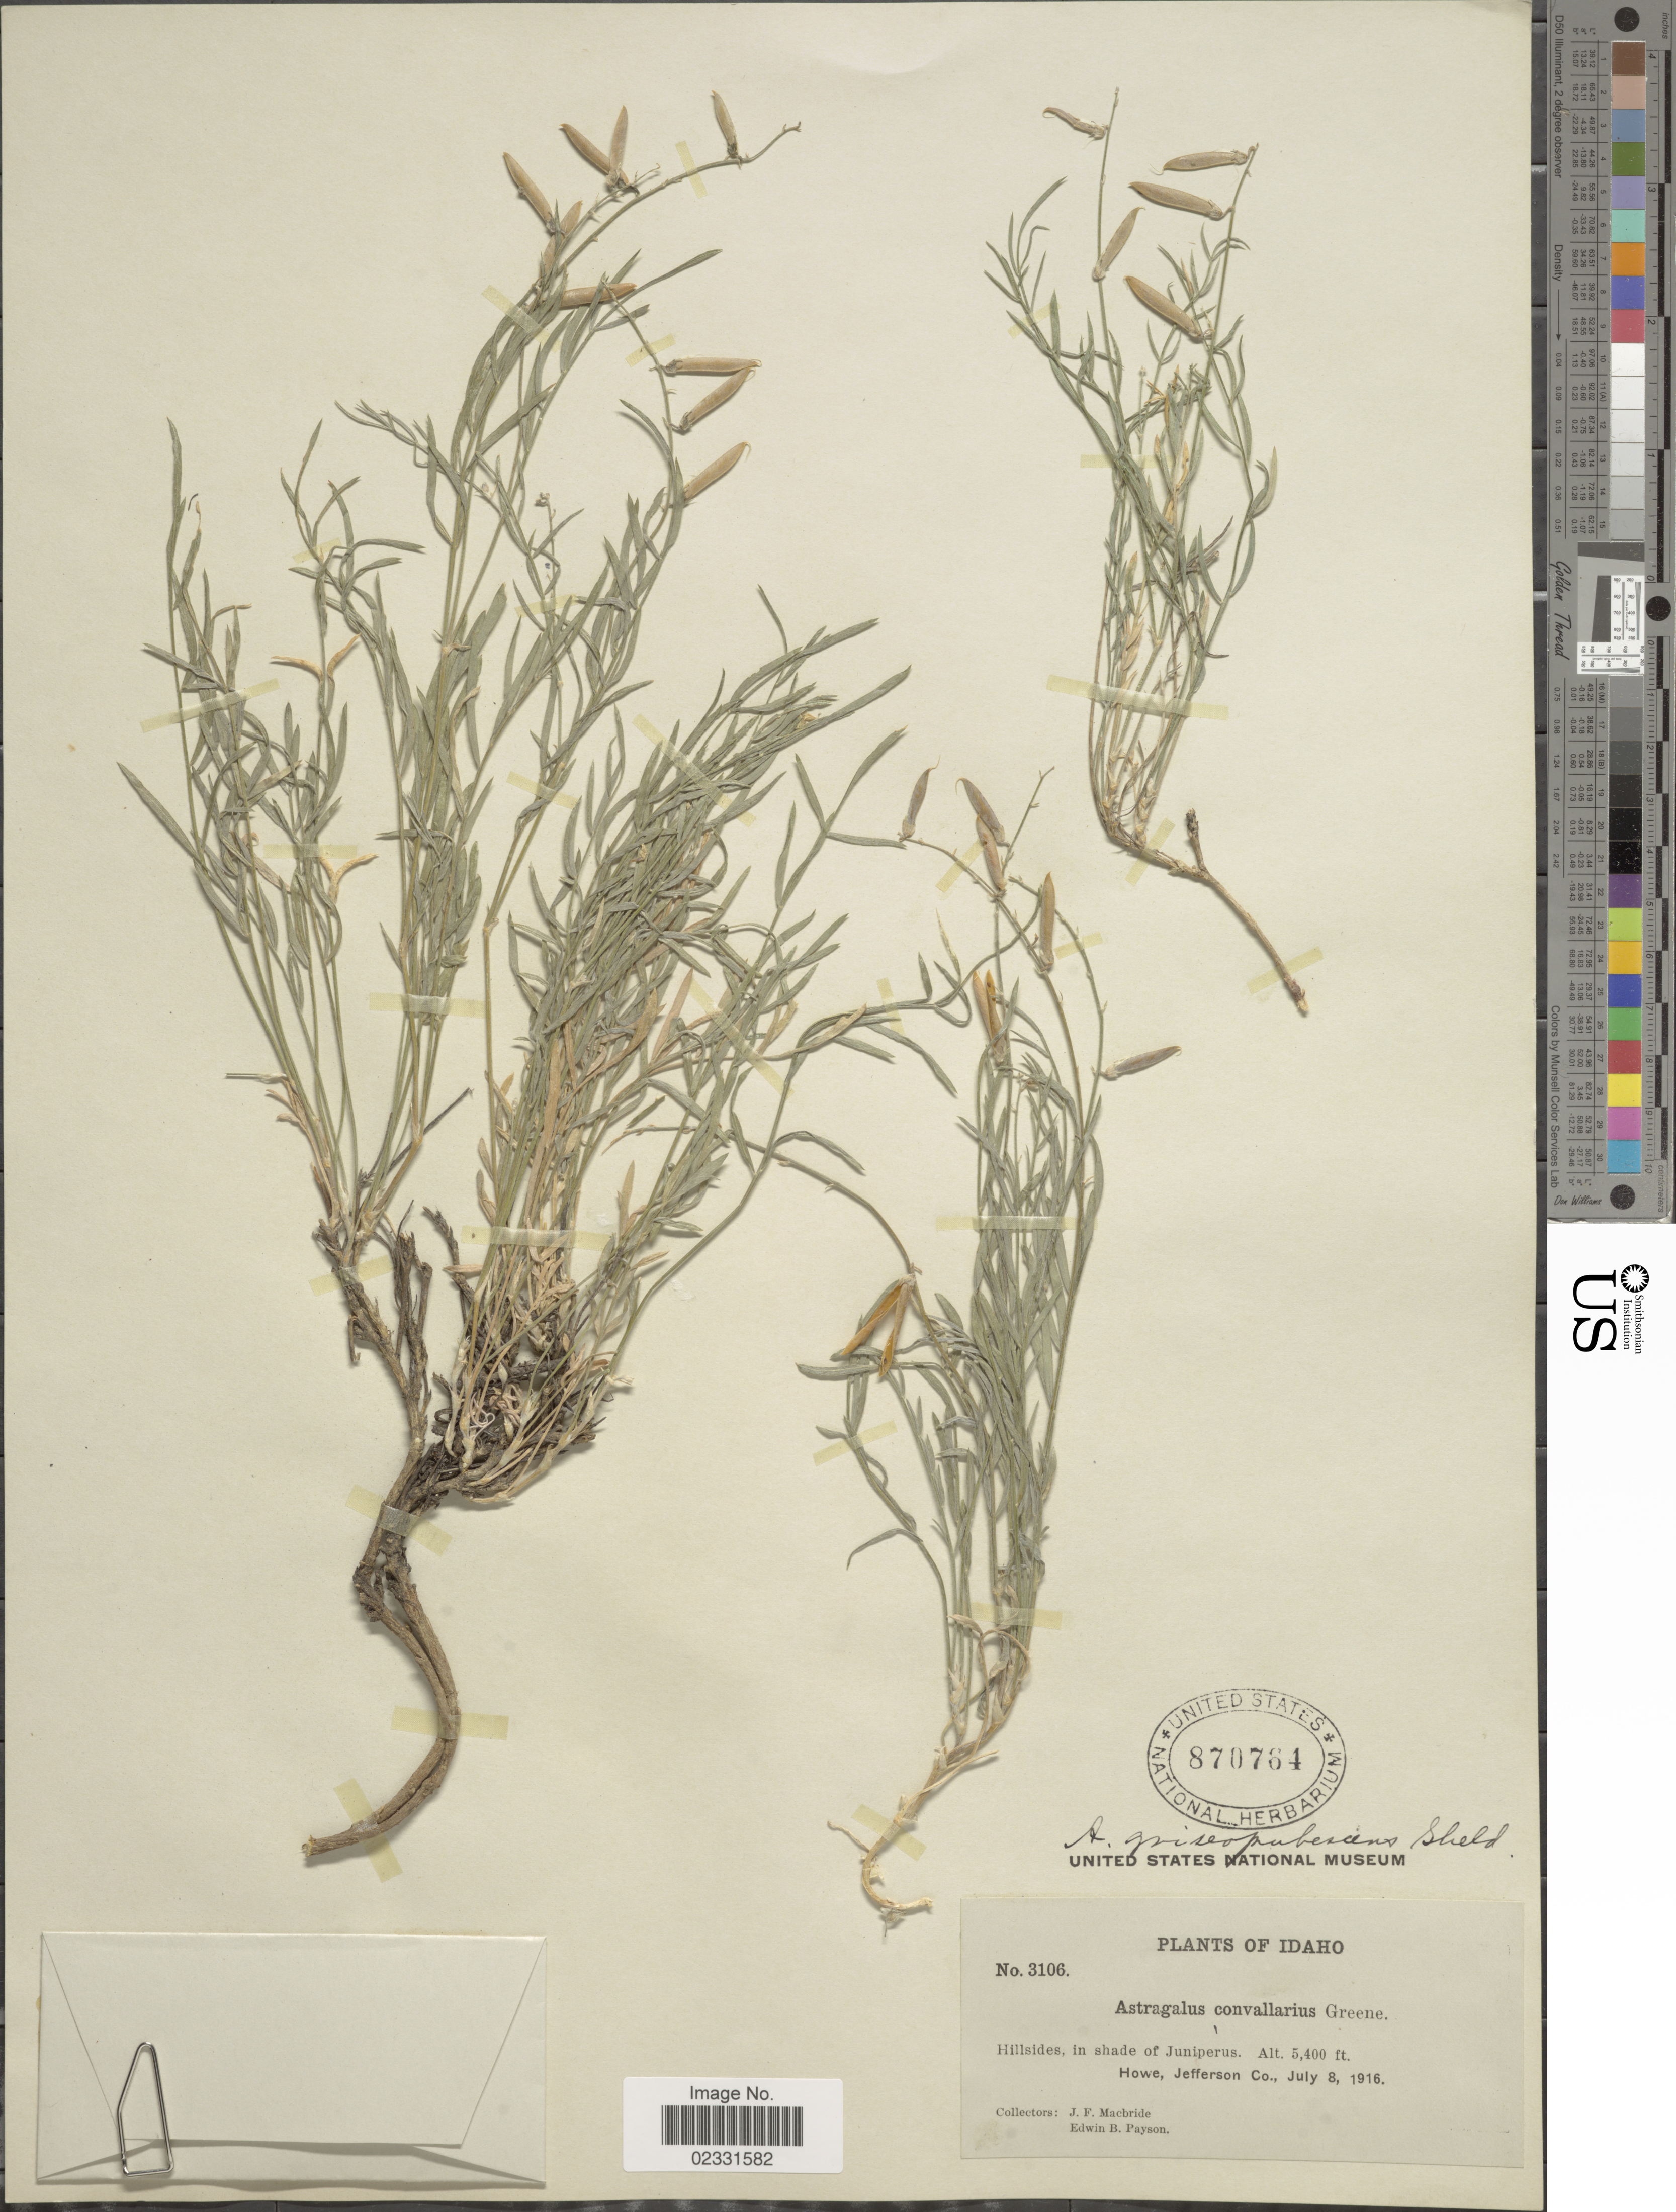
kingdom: Plantae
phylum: Tracheophyta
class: Magnoliopsida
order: Fabales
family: Fabaceae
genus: Astragalus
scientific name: Astragalus griseopubescens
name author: E. Sheld.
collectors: J. F. Macbride & E. B. Payson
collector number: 3106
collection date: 1916-07-08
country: United States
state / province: Idaho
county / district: Jefferson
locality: Howe, Jefferson Co.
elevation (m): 1646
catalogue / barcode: US 870764